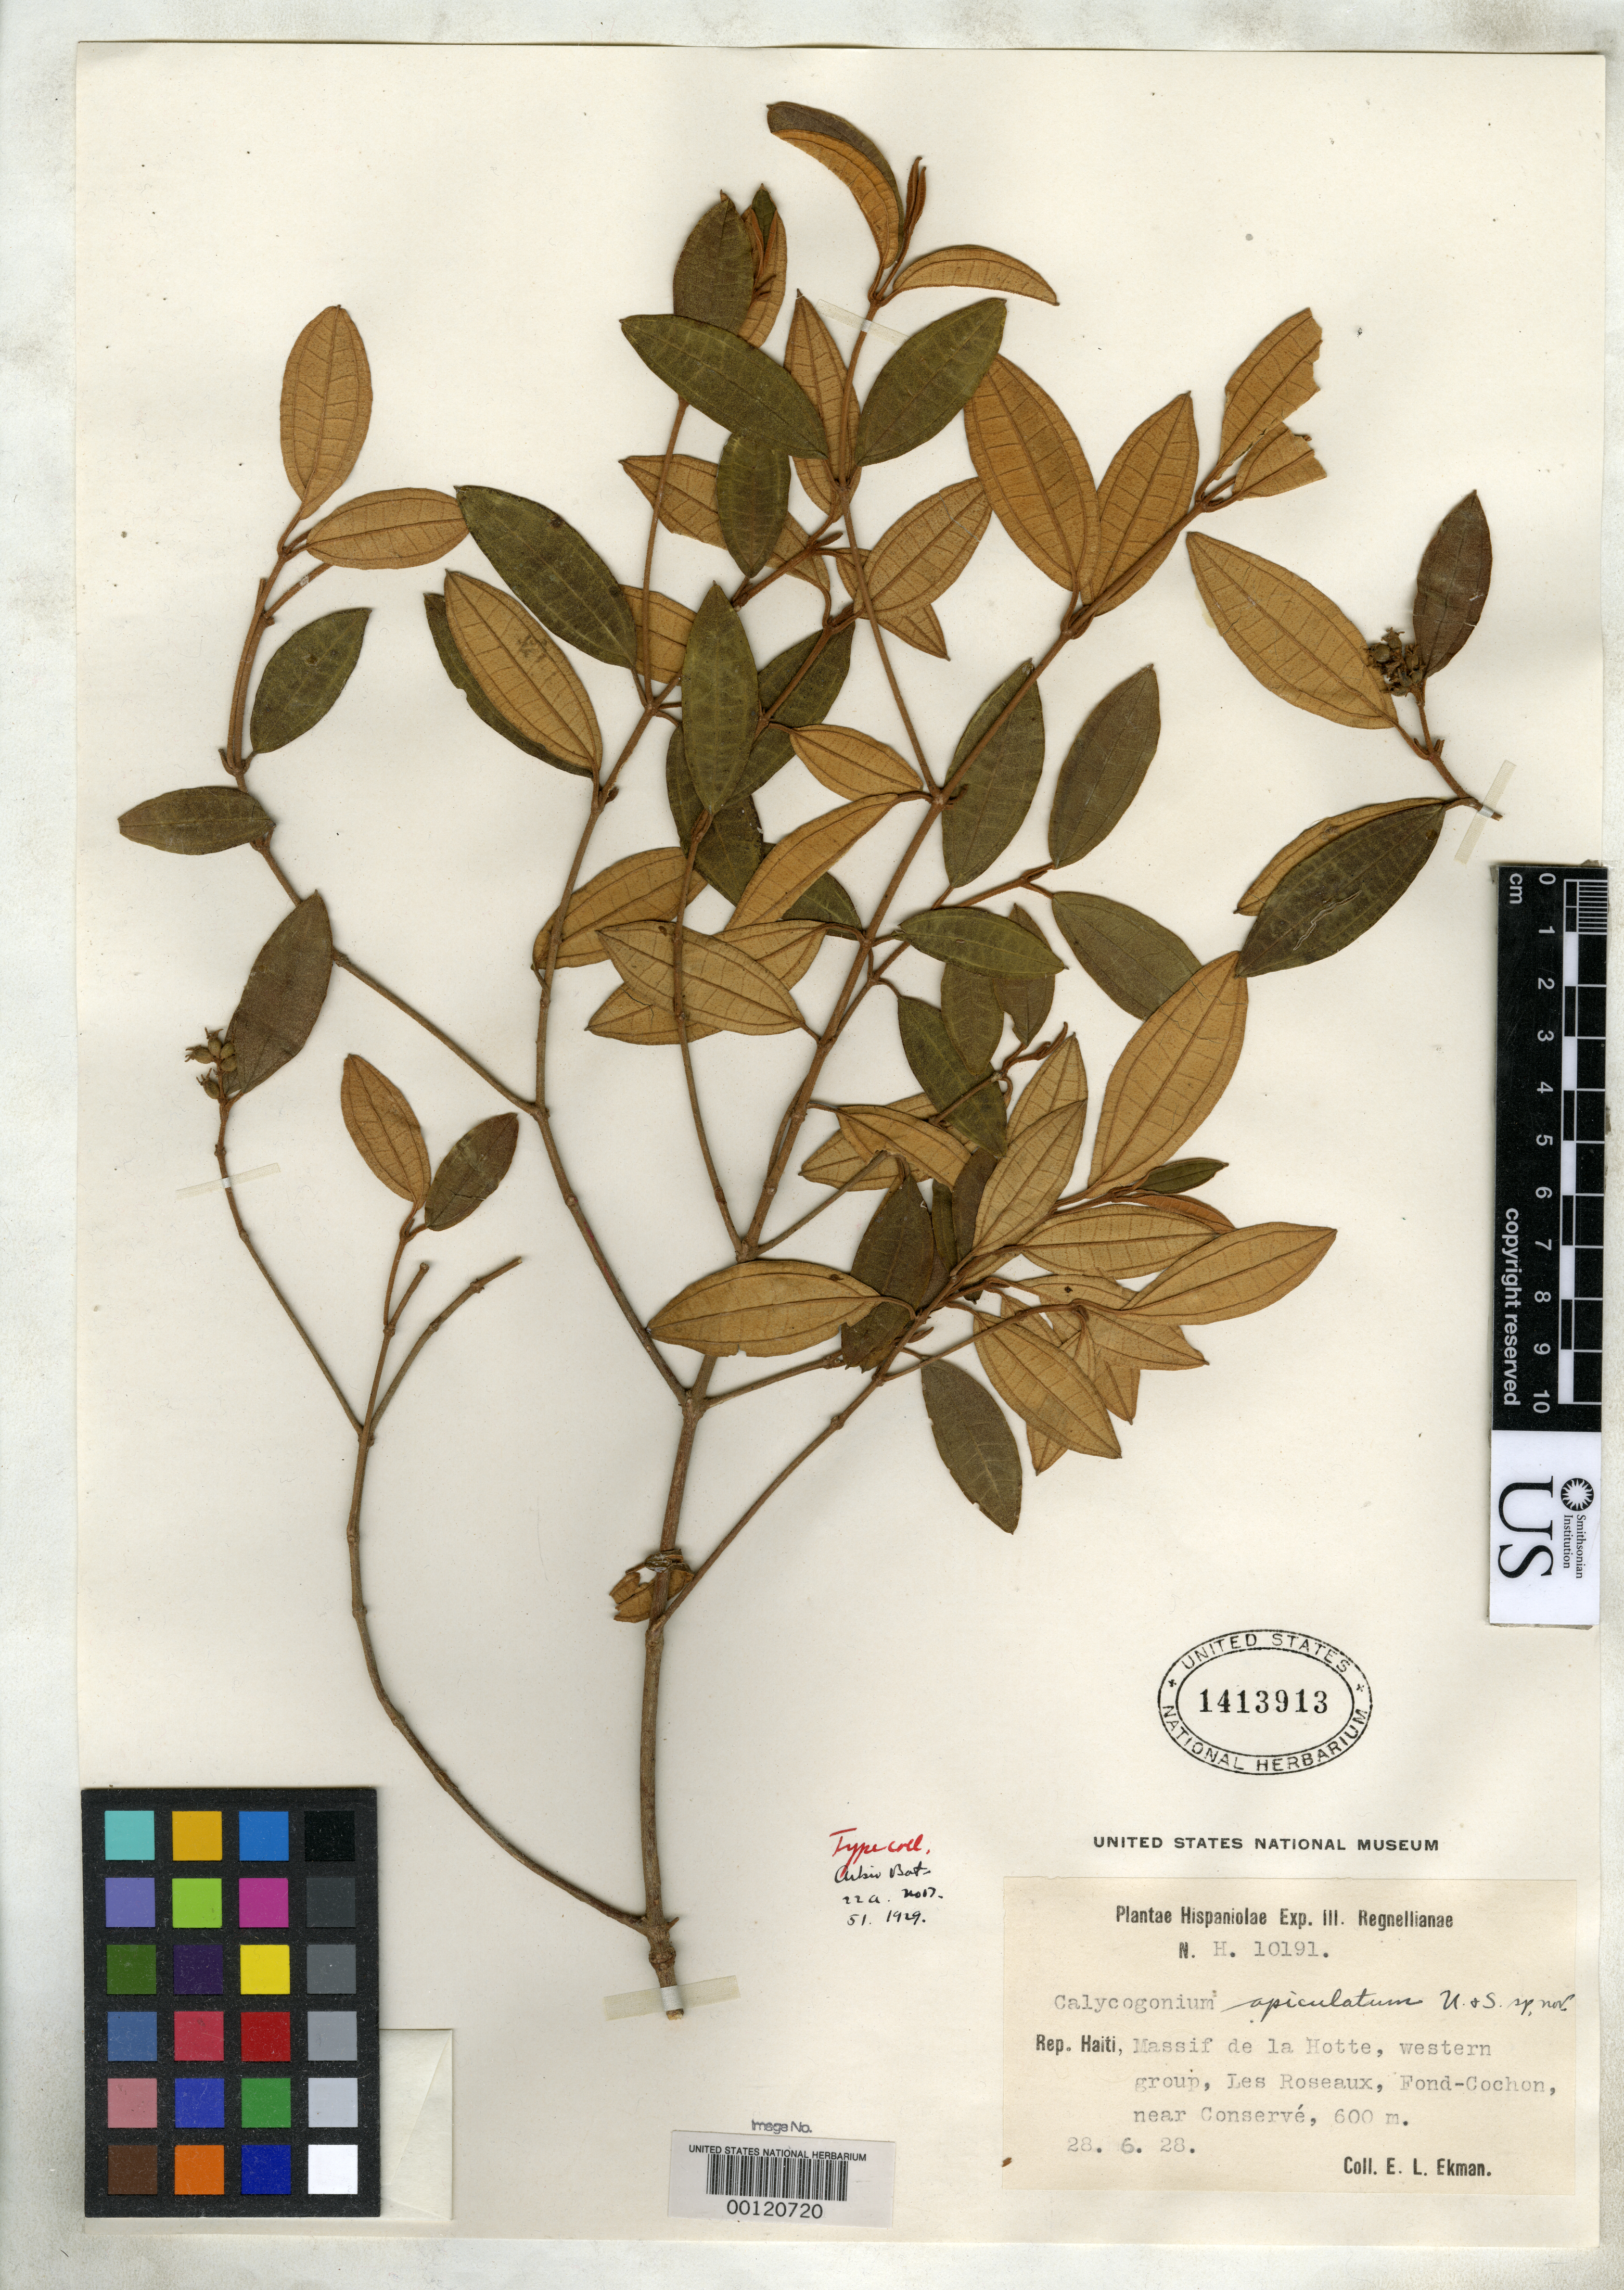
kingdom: Plantae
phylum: Tracheophyta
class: Magnoliopsida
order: Myrtales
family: Melastomataceae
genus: Calycogonium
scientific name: Calycogonium apiculatum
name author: Urb. & Ekman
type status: Isotype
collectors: E. L. Ekman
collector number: H 10191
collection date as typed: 28 Jun 1928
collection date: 1928-06-28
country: Haiti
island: Hispaniola Island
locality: Massif de la Hotte in parte occidentali prope les Roseaux inter Fond-Cochon et Sablier ad Conserve.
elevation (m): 600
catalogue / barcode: US 1413913